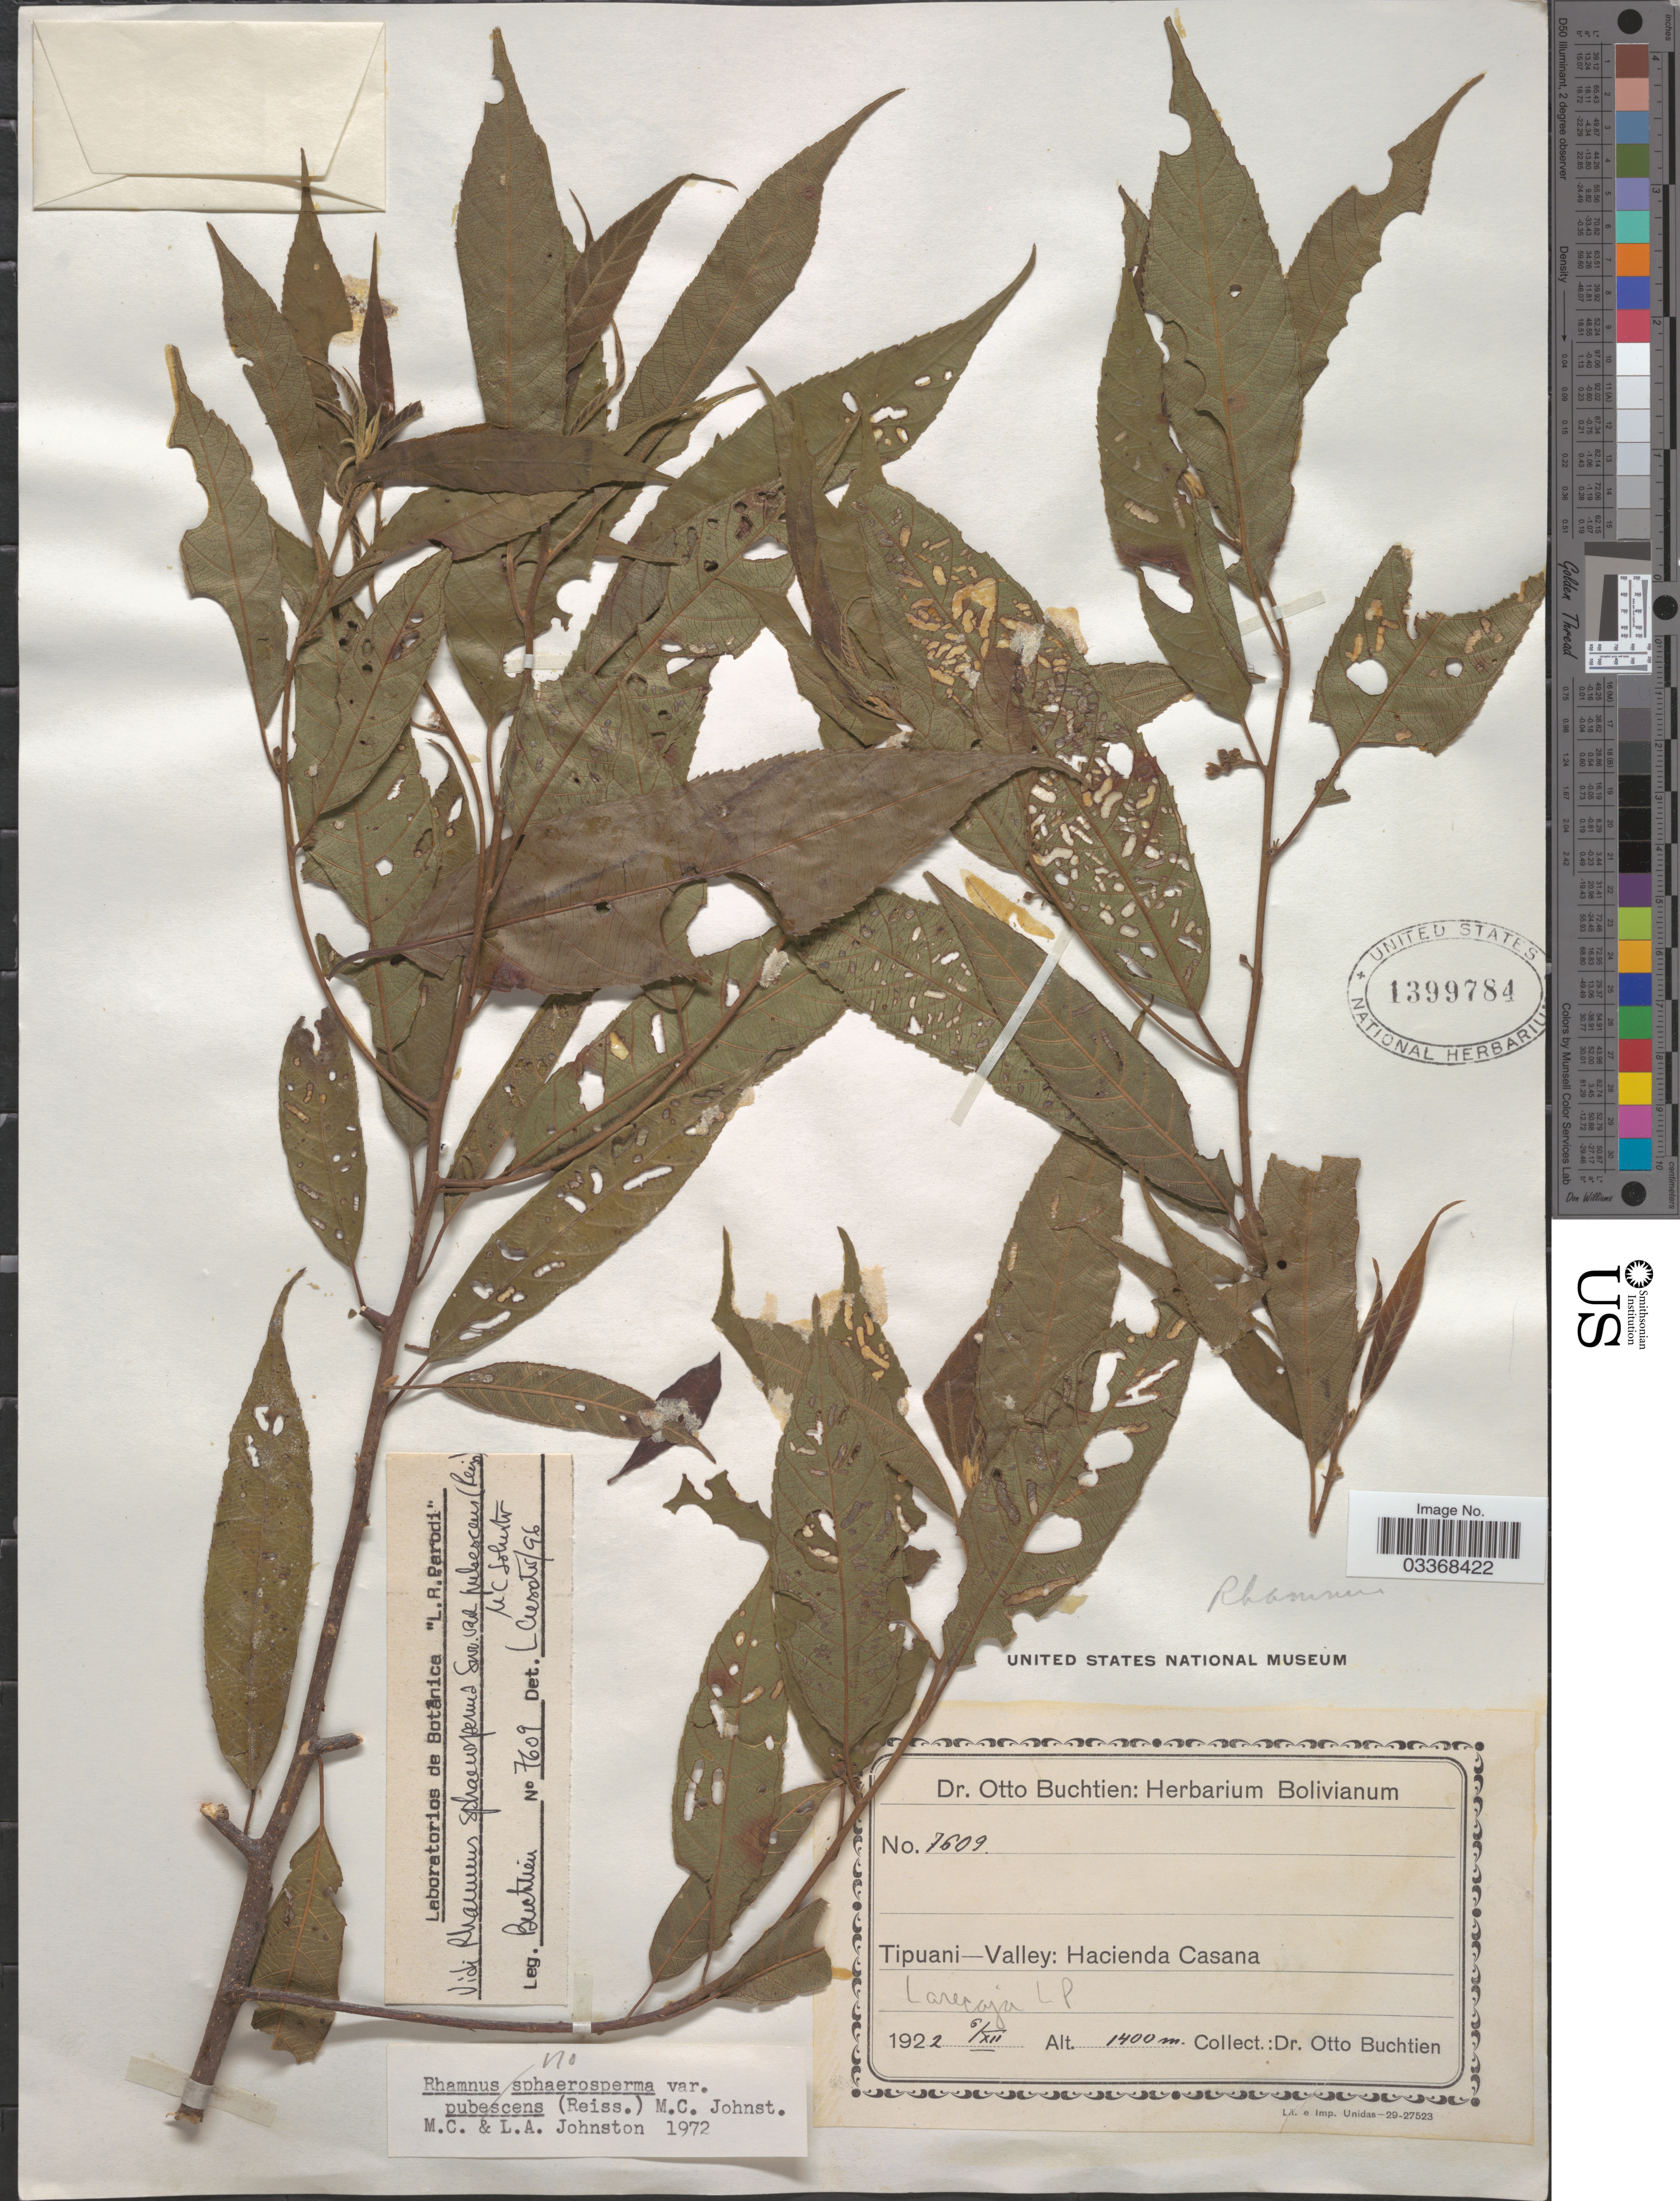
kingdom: Plantae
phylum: Tracheophyta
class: Magnoliopsida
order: Rosales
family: Rhamnaceae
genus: Frangula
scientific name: Frangula sp.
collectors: O. Buchtien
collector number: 7609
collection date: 1922-12-06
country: Bolivia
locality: Tipuani-Valley: Hacienda Casana. Larecaja LP. [unsure placement]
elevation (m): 1400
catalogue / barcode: US 1399784